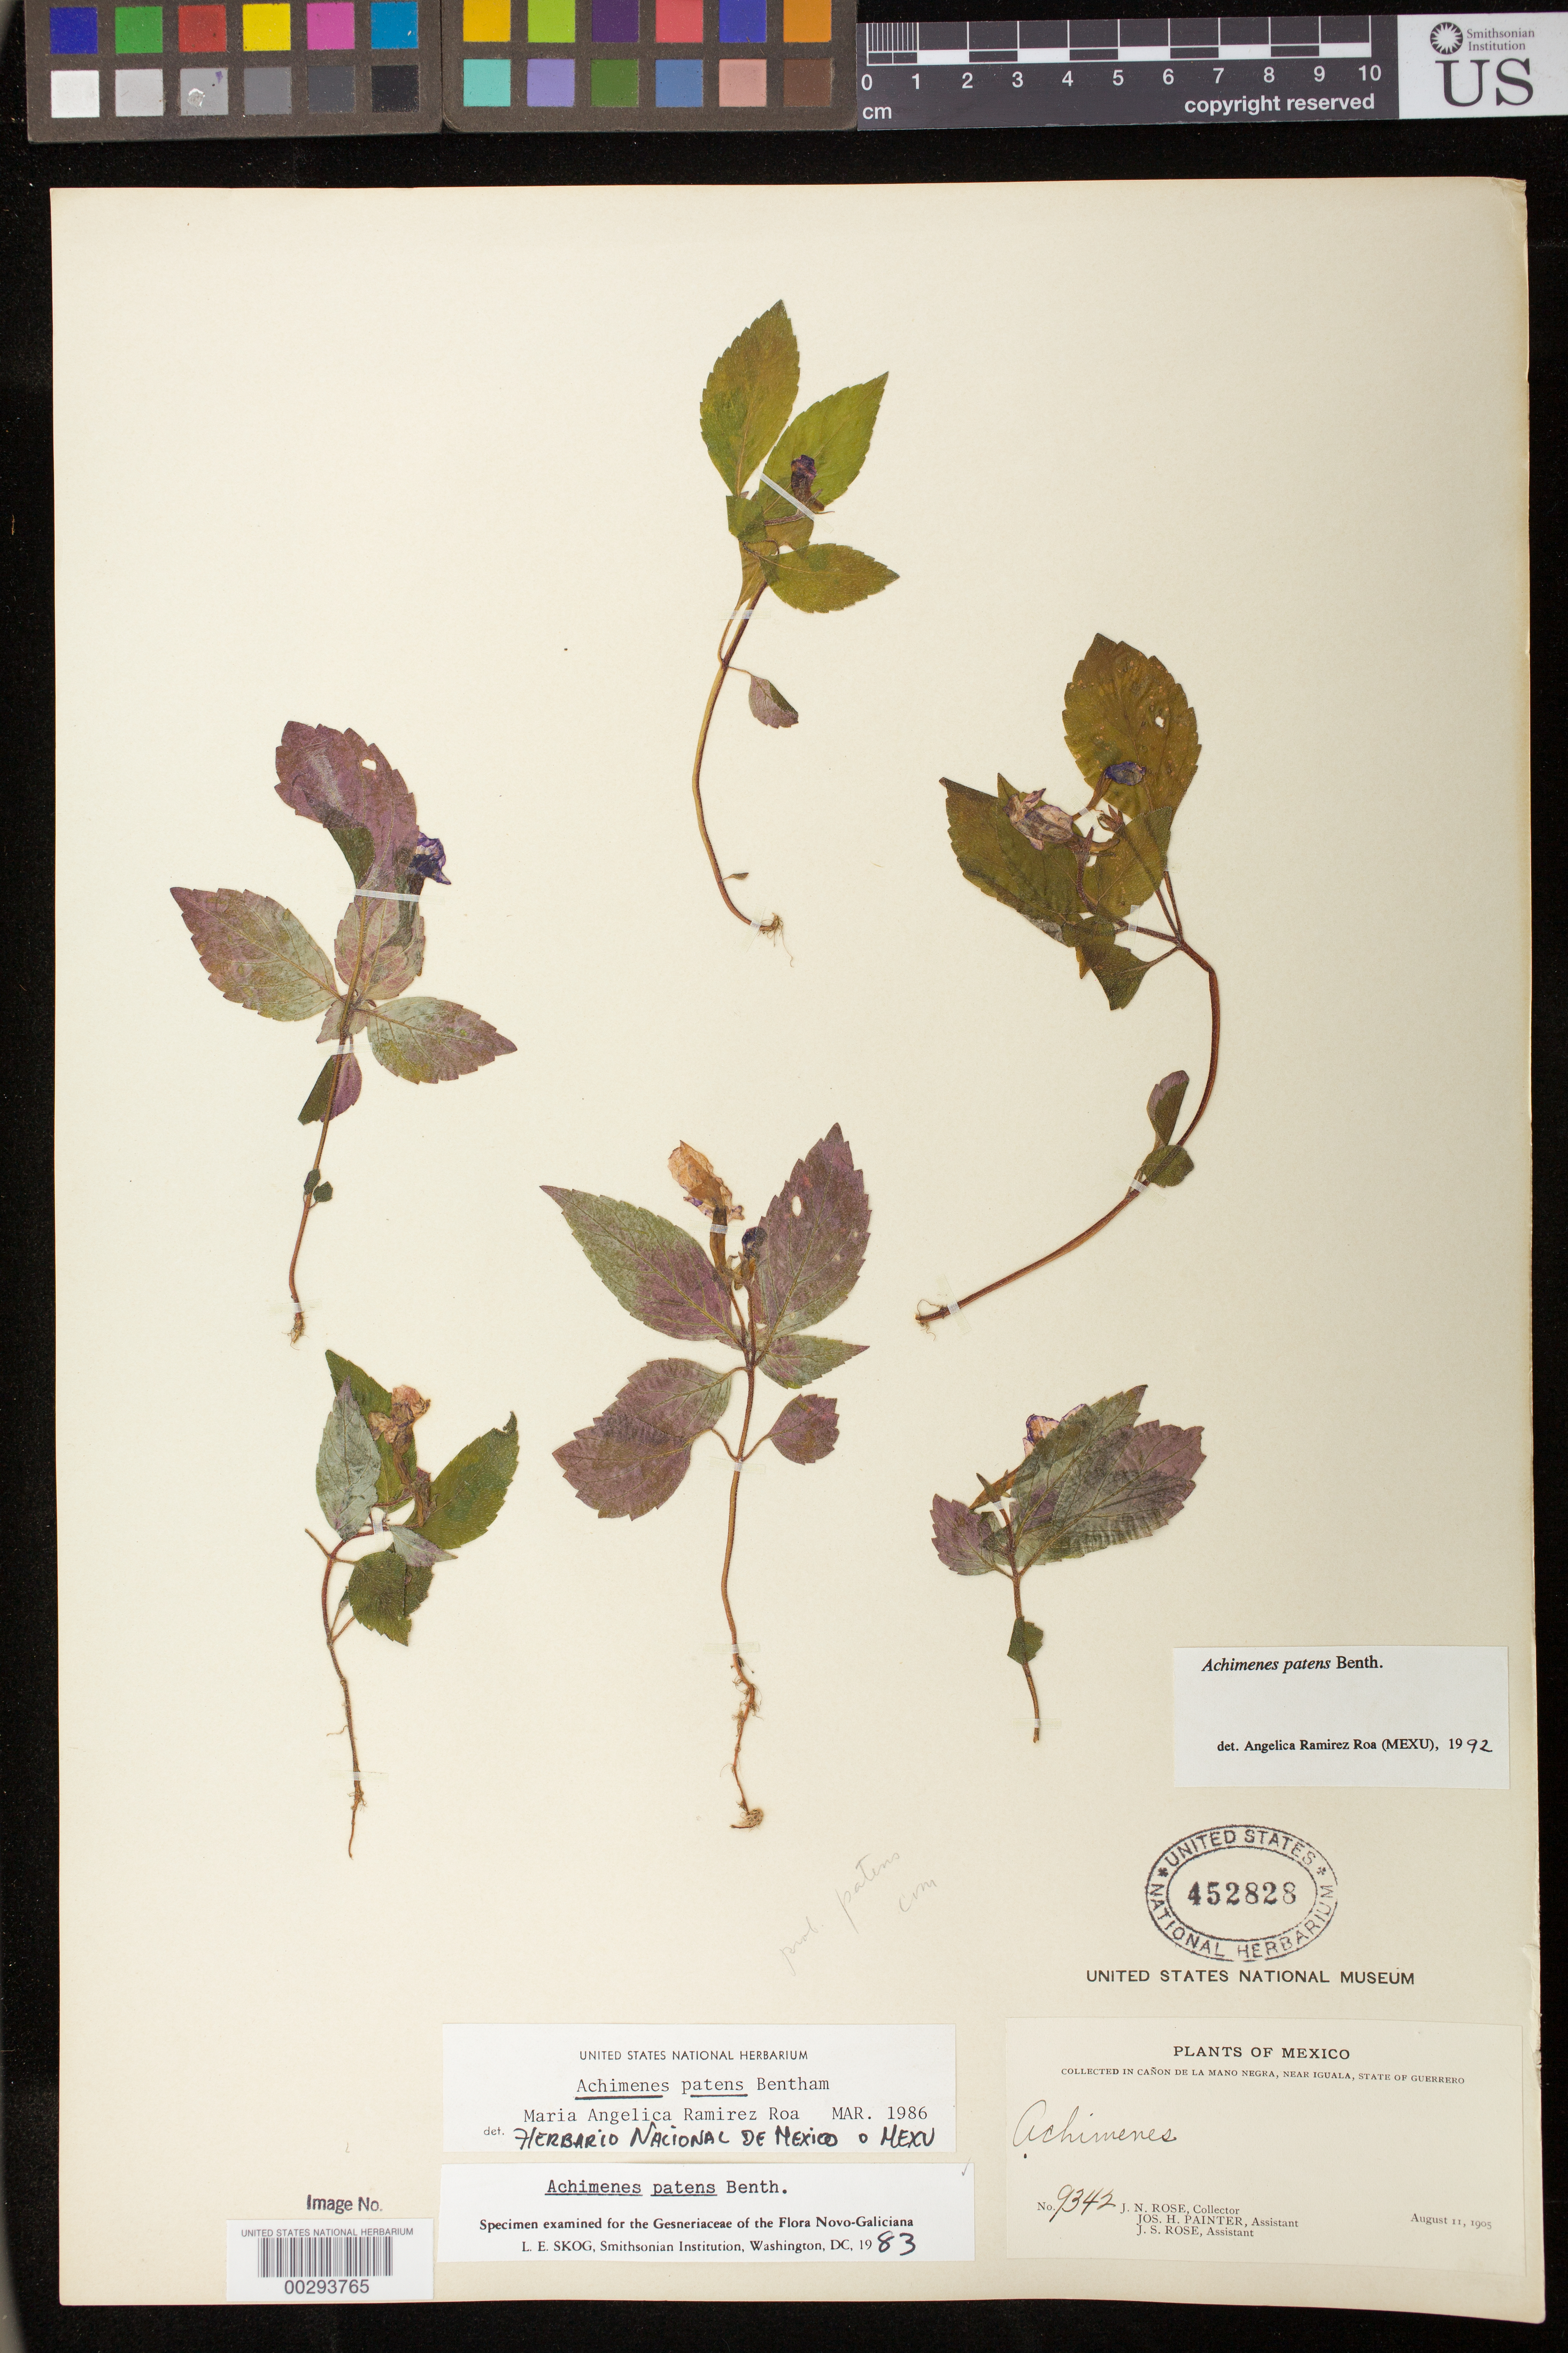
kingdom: Plantae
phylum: Tracheophyta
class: Magnoliopsida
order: Lamiales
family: Gesneriaceae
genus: Achimenes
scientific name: Achimenes patens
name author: Benth.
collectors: J. N. Rose, J. H. Painter & J. S. Rose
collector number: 9342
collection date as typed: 11 Aug 1905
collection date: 1905-08-11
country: Mexico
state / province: Guerrero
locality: Canon de la Mano Negra, near Iguala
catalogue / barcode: US 452828